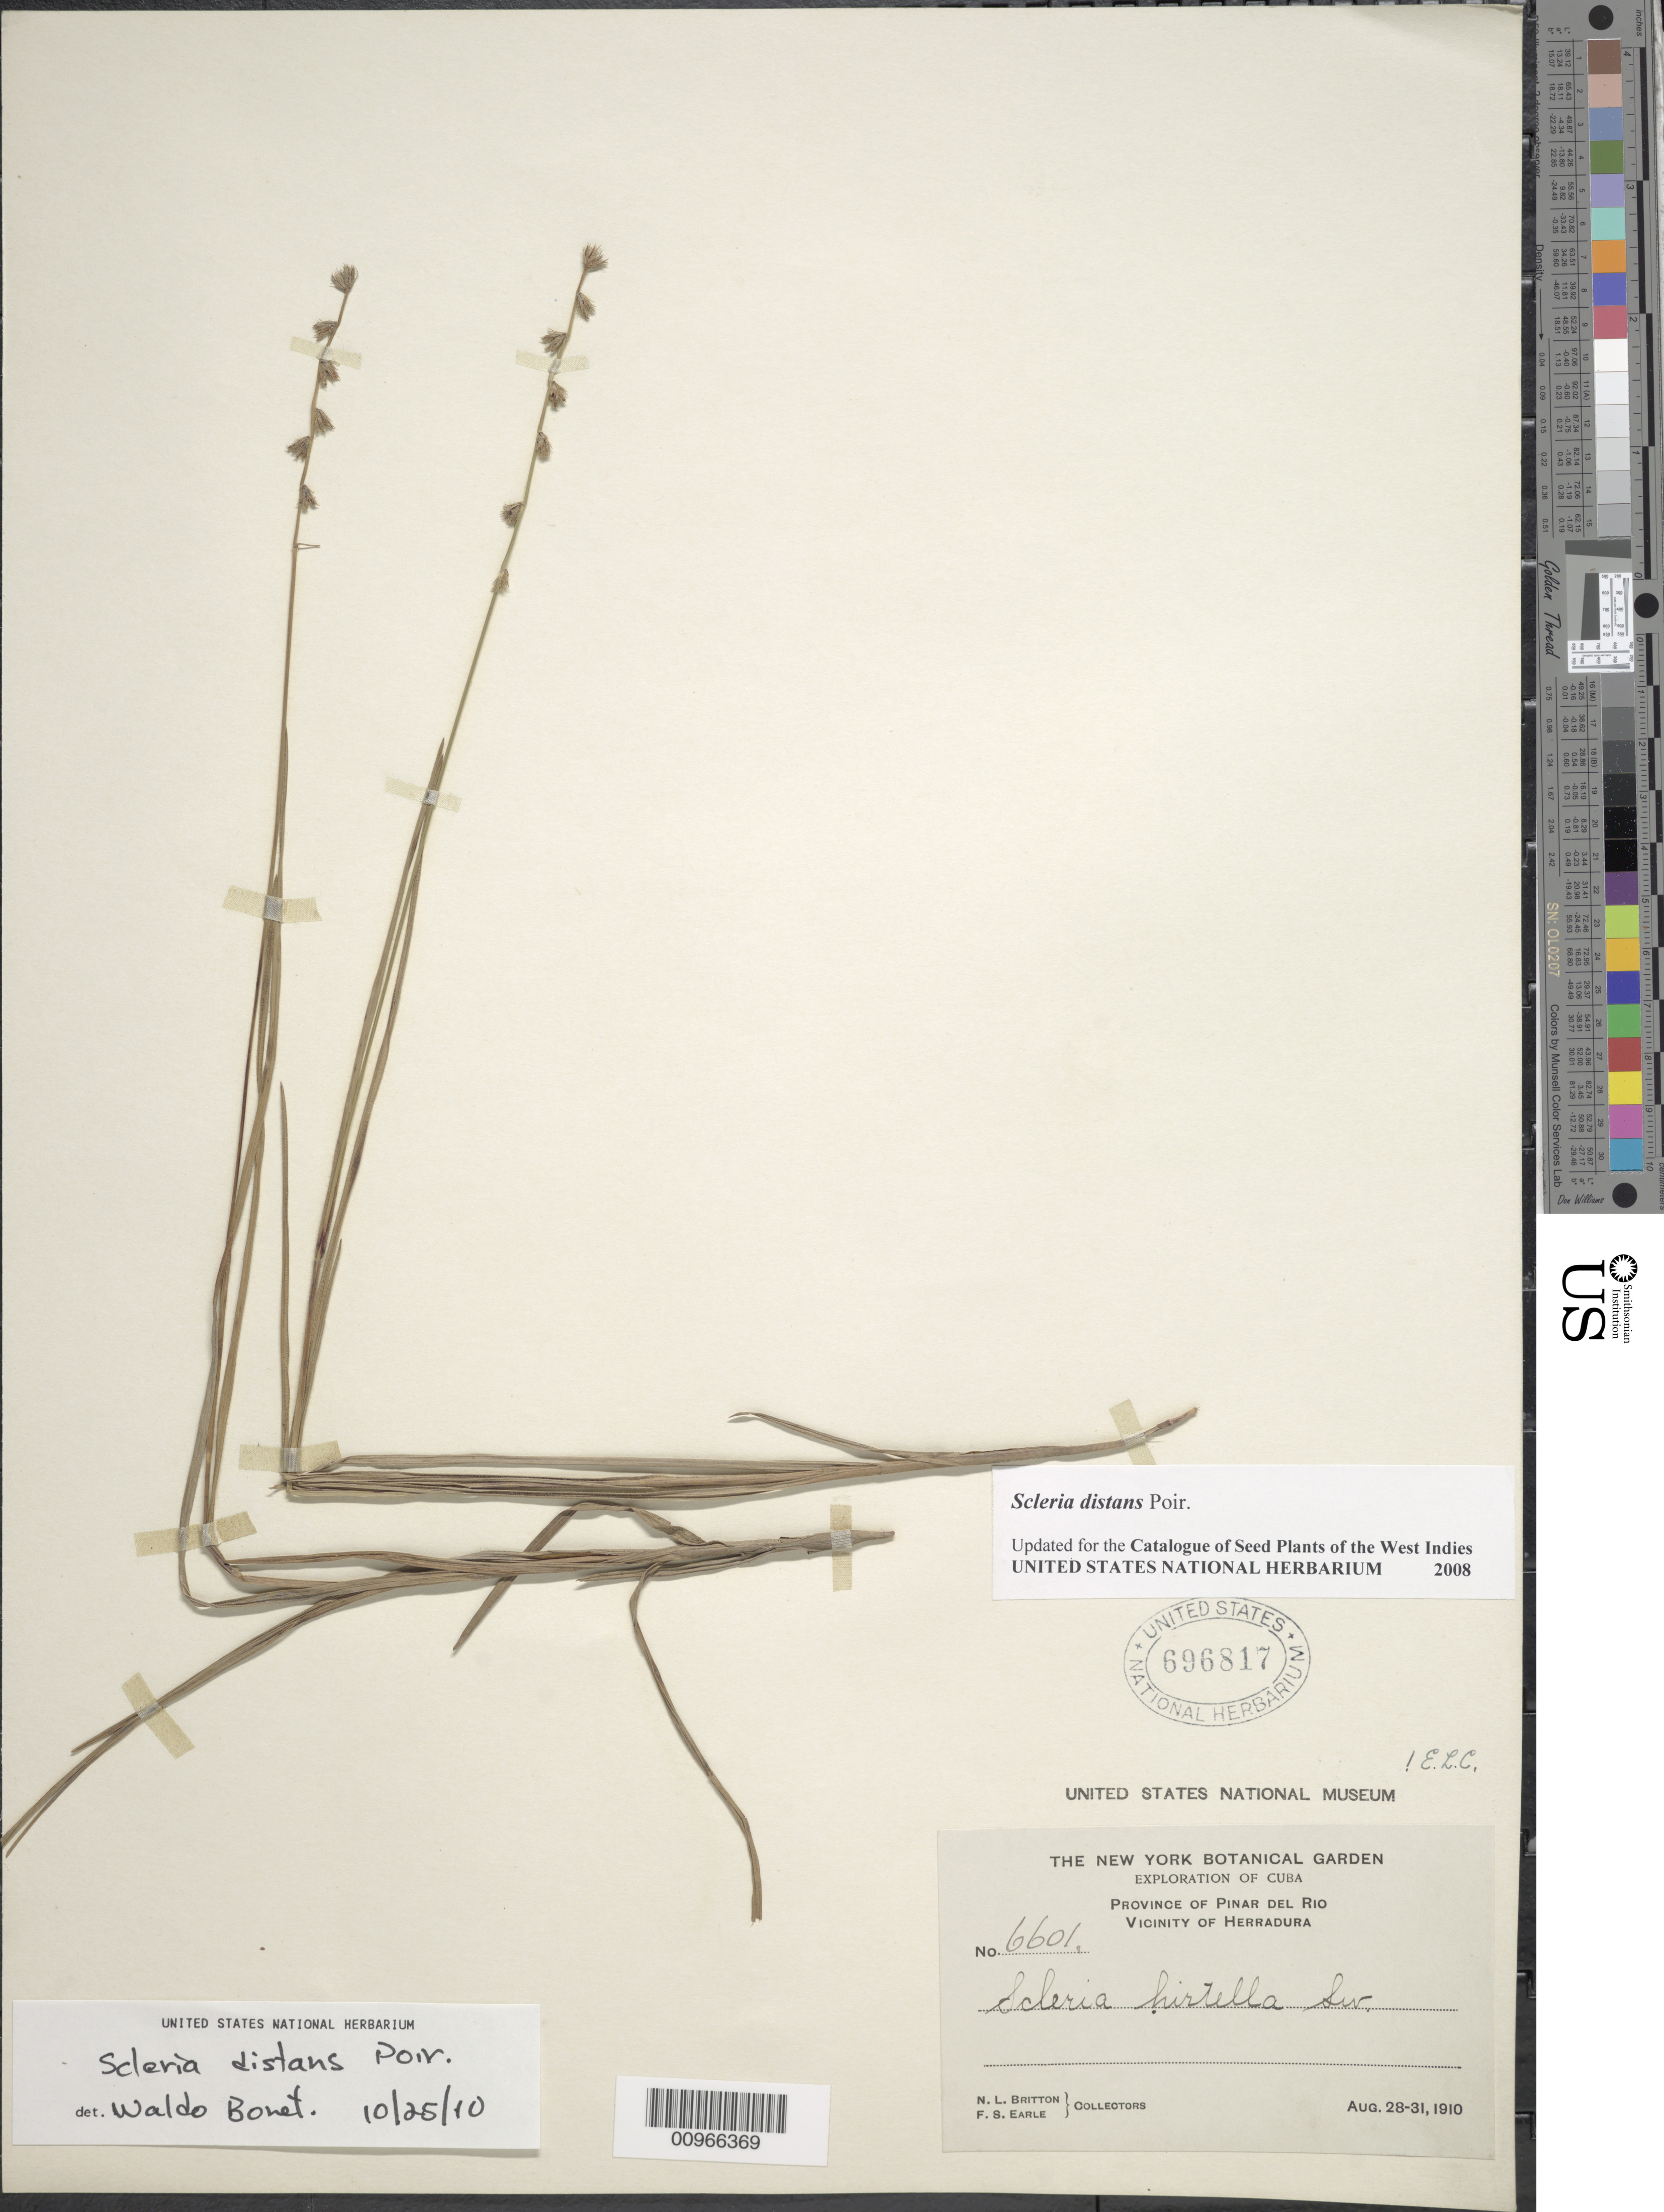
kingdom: Plantae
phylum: Tracheophyta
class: Liliopsida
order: Poales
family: Cyperaceae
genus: Scleria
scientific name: Scleria distans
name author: Poir.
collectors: N. Britton & F. S. Earle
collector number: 6601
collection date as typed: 28 Aug 1910 to 31 Aug 1910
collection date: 1910-08-28/1910-08-31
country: Cuba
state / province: Pinar del Rio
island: Cuba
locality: Vicinity of Herradura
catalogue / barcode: US 696817